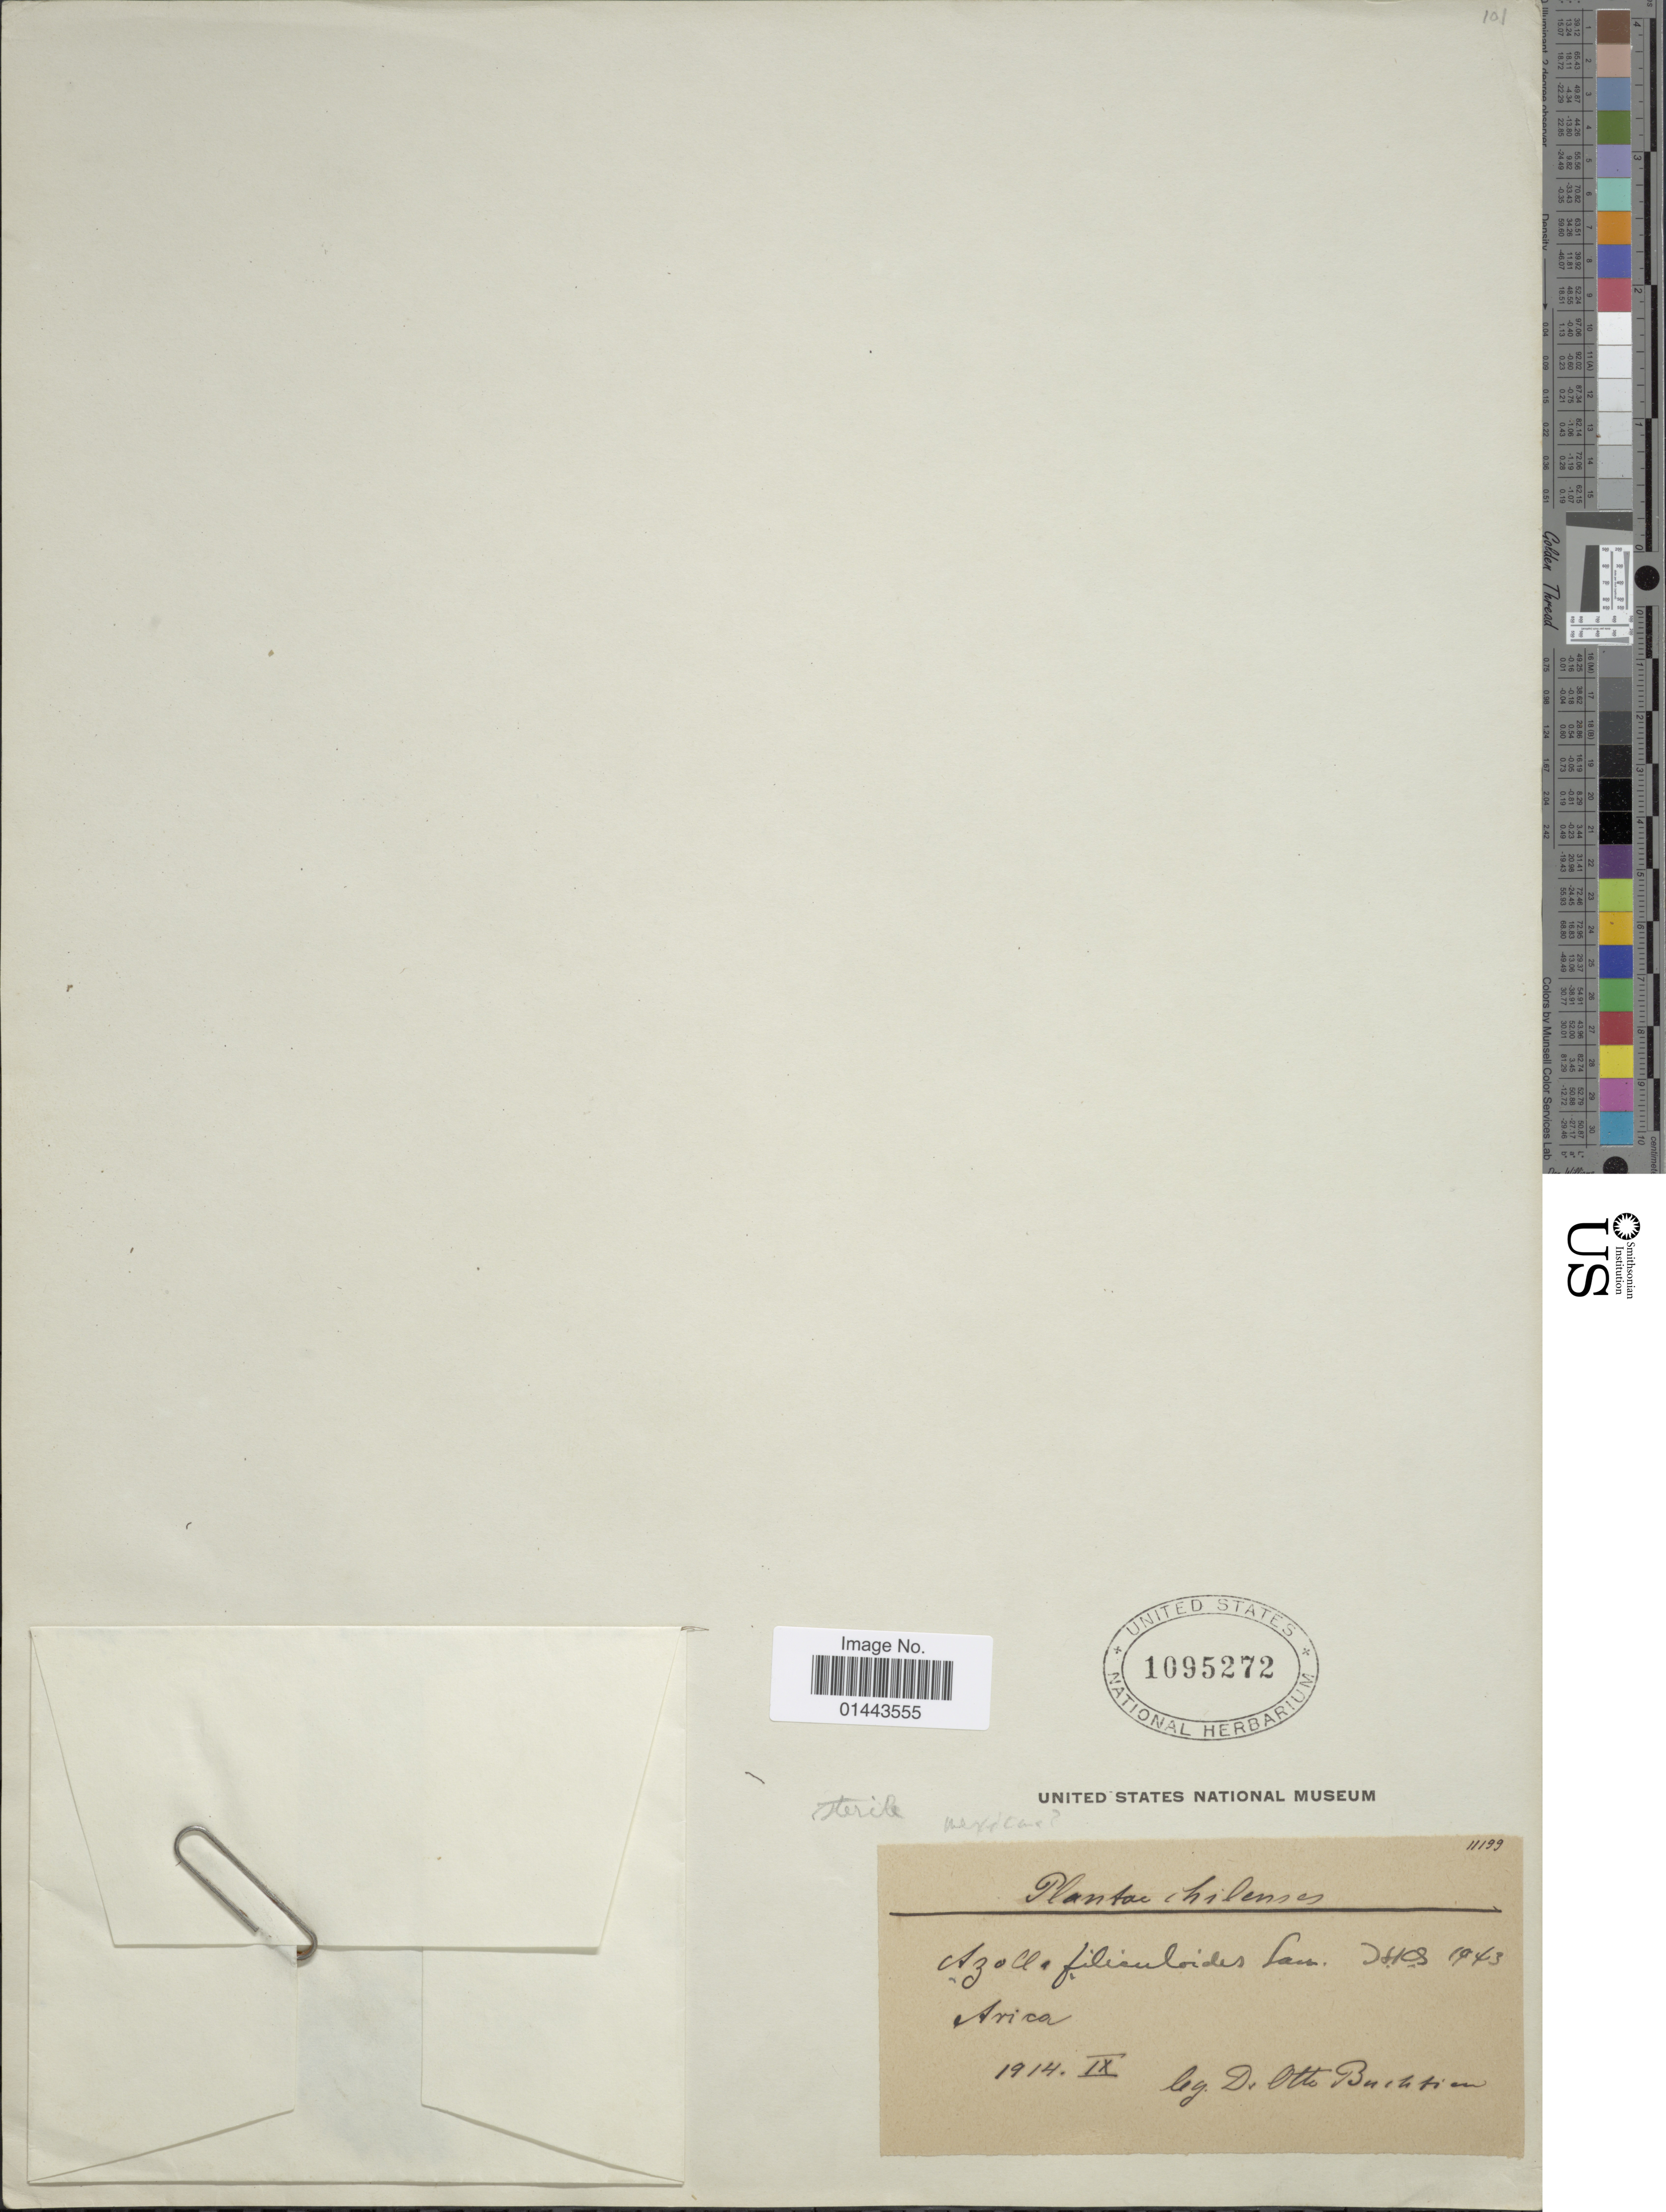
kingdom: Plantae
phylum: Tracheophyta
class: Polypodiopsida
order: Salviniales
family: Salviniaceae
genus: Azolla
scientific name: Azolla microphylla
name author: Kaulf.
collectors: O. Buchtien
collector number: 1943?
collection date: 1914-09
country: Chile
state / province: Arica y Parinacota (XV)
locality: Chilenses. Arica.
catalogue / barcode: US 1095272